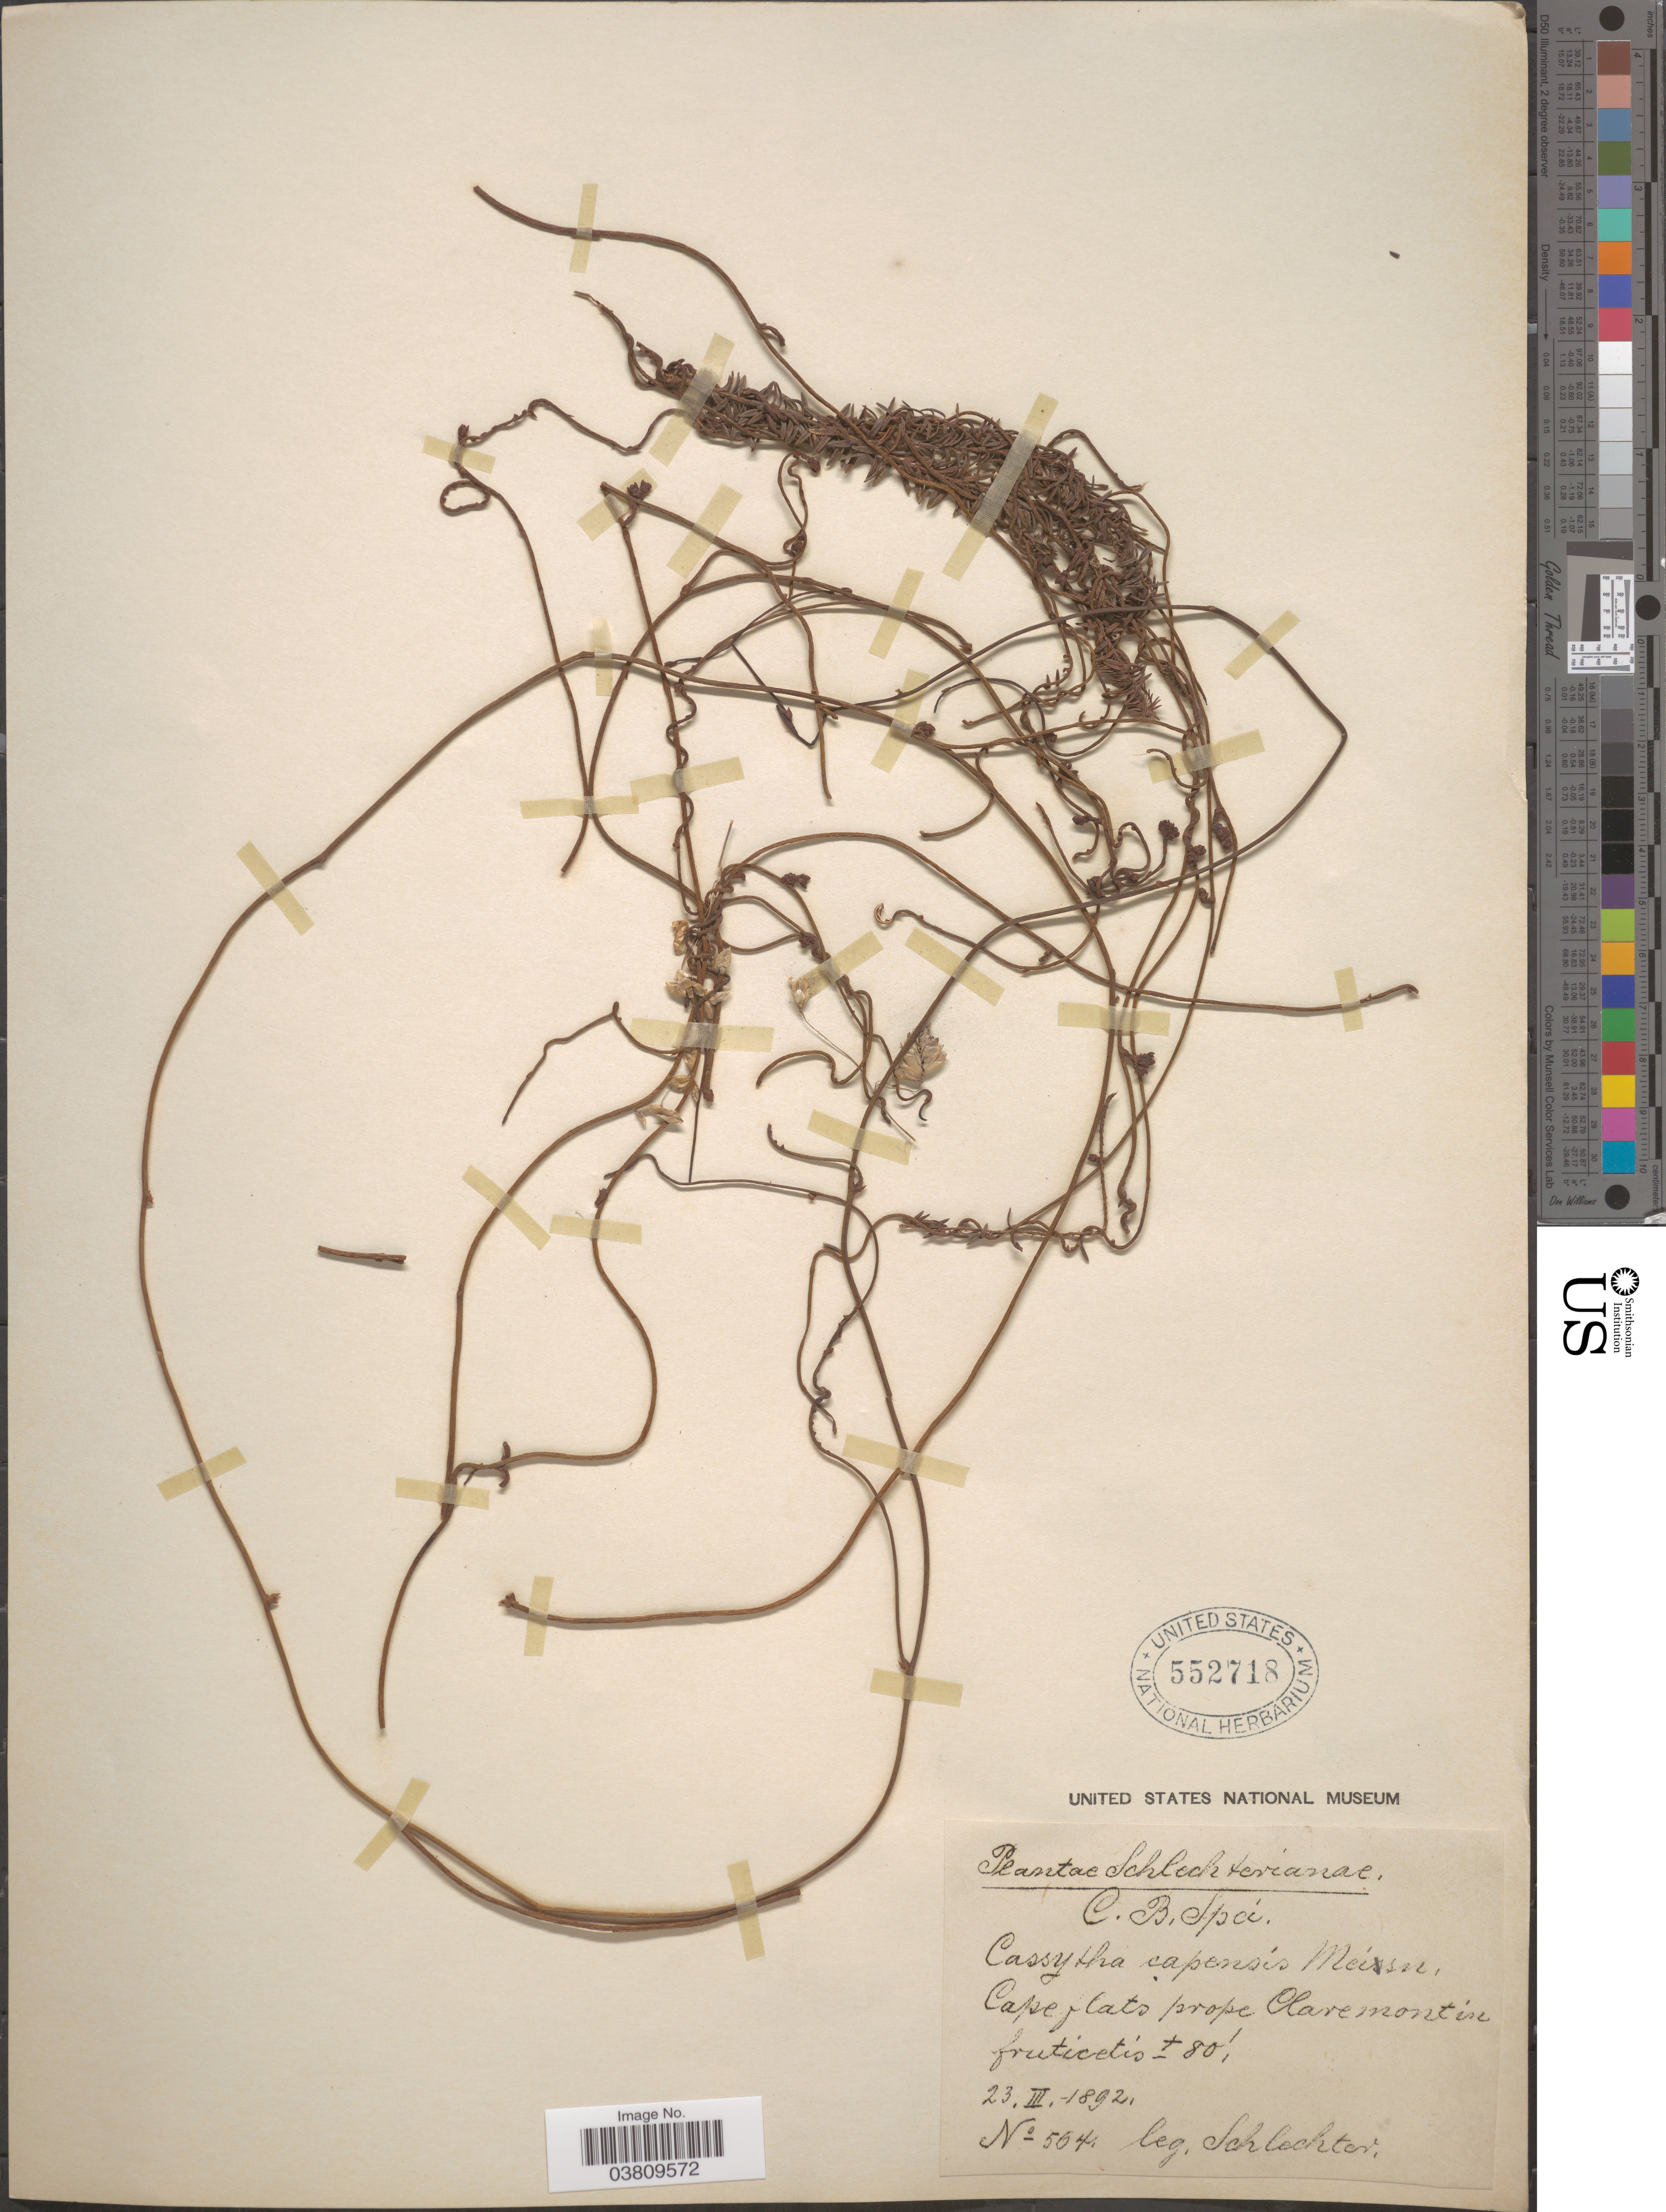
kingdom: Plantae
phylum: Tracheophyta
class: Magnoliopsida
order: Laurales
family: Lauraceae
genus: Cassytha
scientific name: Cassytha capensis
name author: Meisn.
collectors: Schlechter, --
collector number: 564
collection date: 1892-03-23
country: South Africa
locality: C. B. Spei. Cape flats prope Clave montin.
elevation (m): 24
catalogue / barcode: US 552718